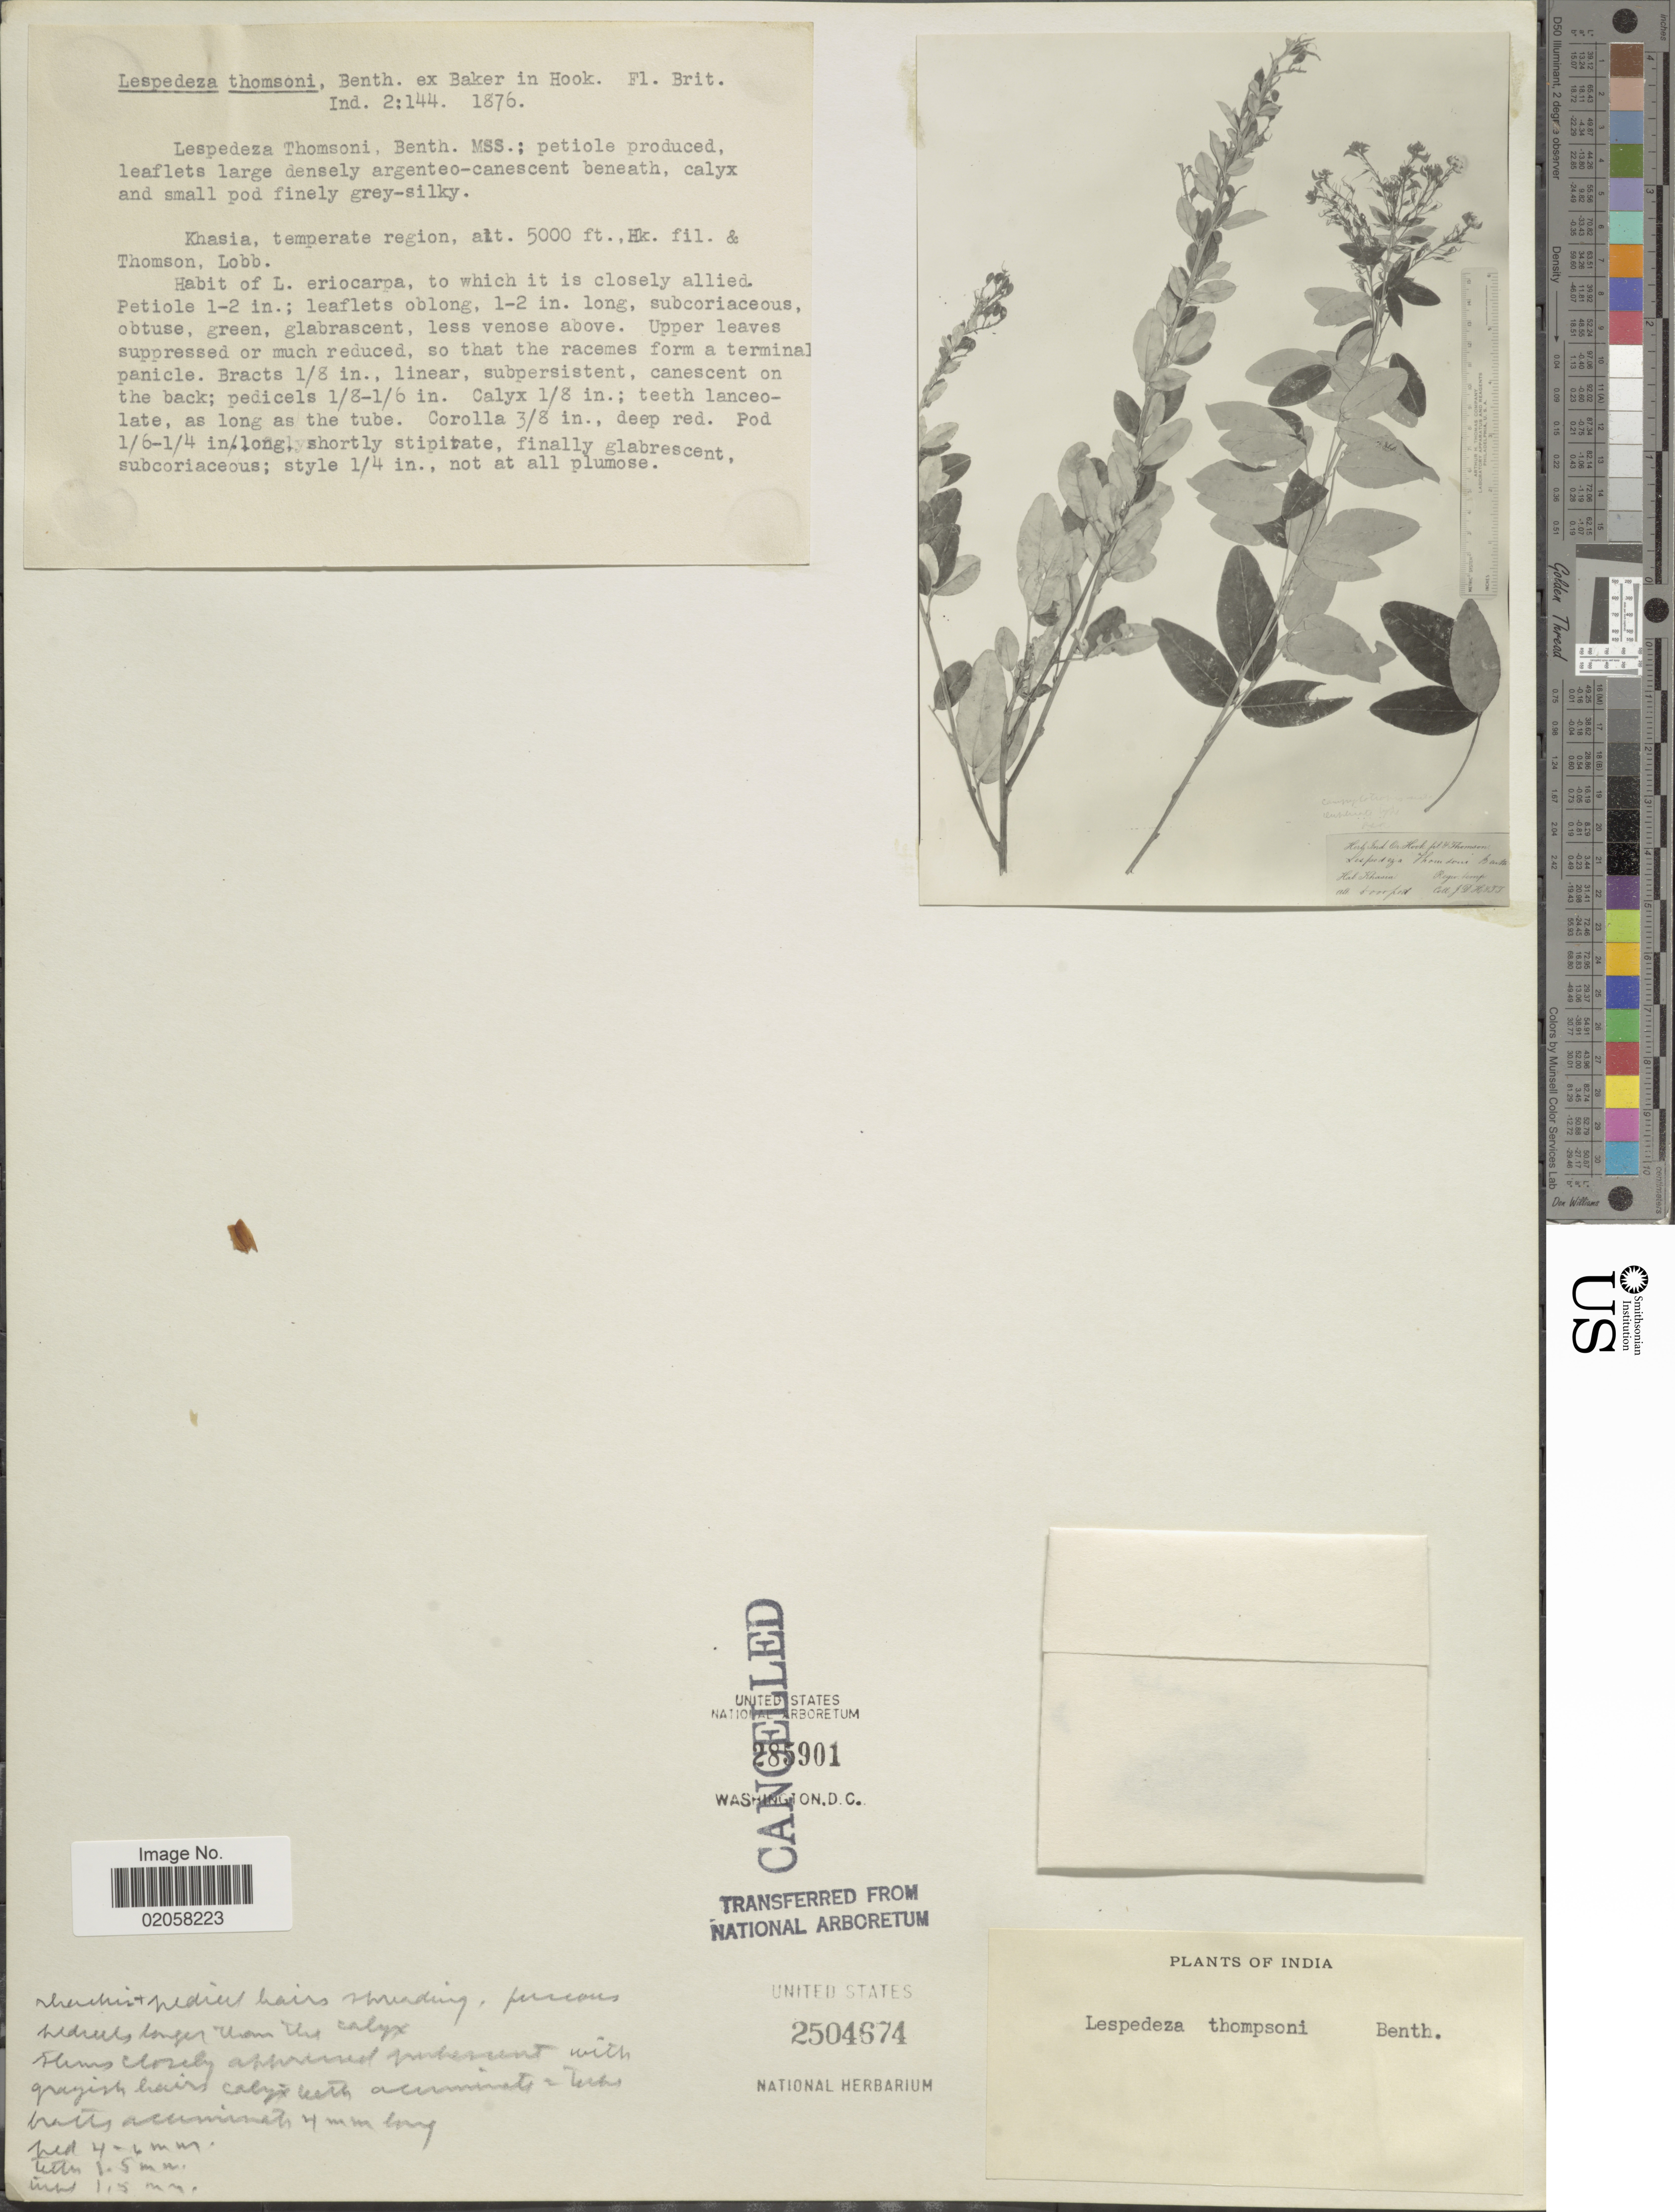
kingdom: Plantae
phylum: Tracheophyta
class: Magnoliopsida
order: Fabales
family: Fabaceae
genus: Campylotropis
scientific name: Campylotropis thomsoni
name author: (Benth. ex Baker f.) Schindl.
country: India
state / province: Meghalaya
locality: Khasia, temperate region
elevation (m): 1524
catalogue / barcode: US 2504674